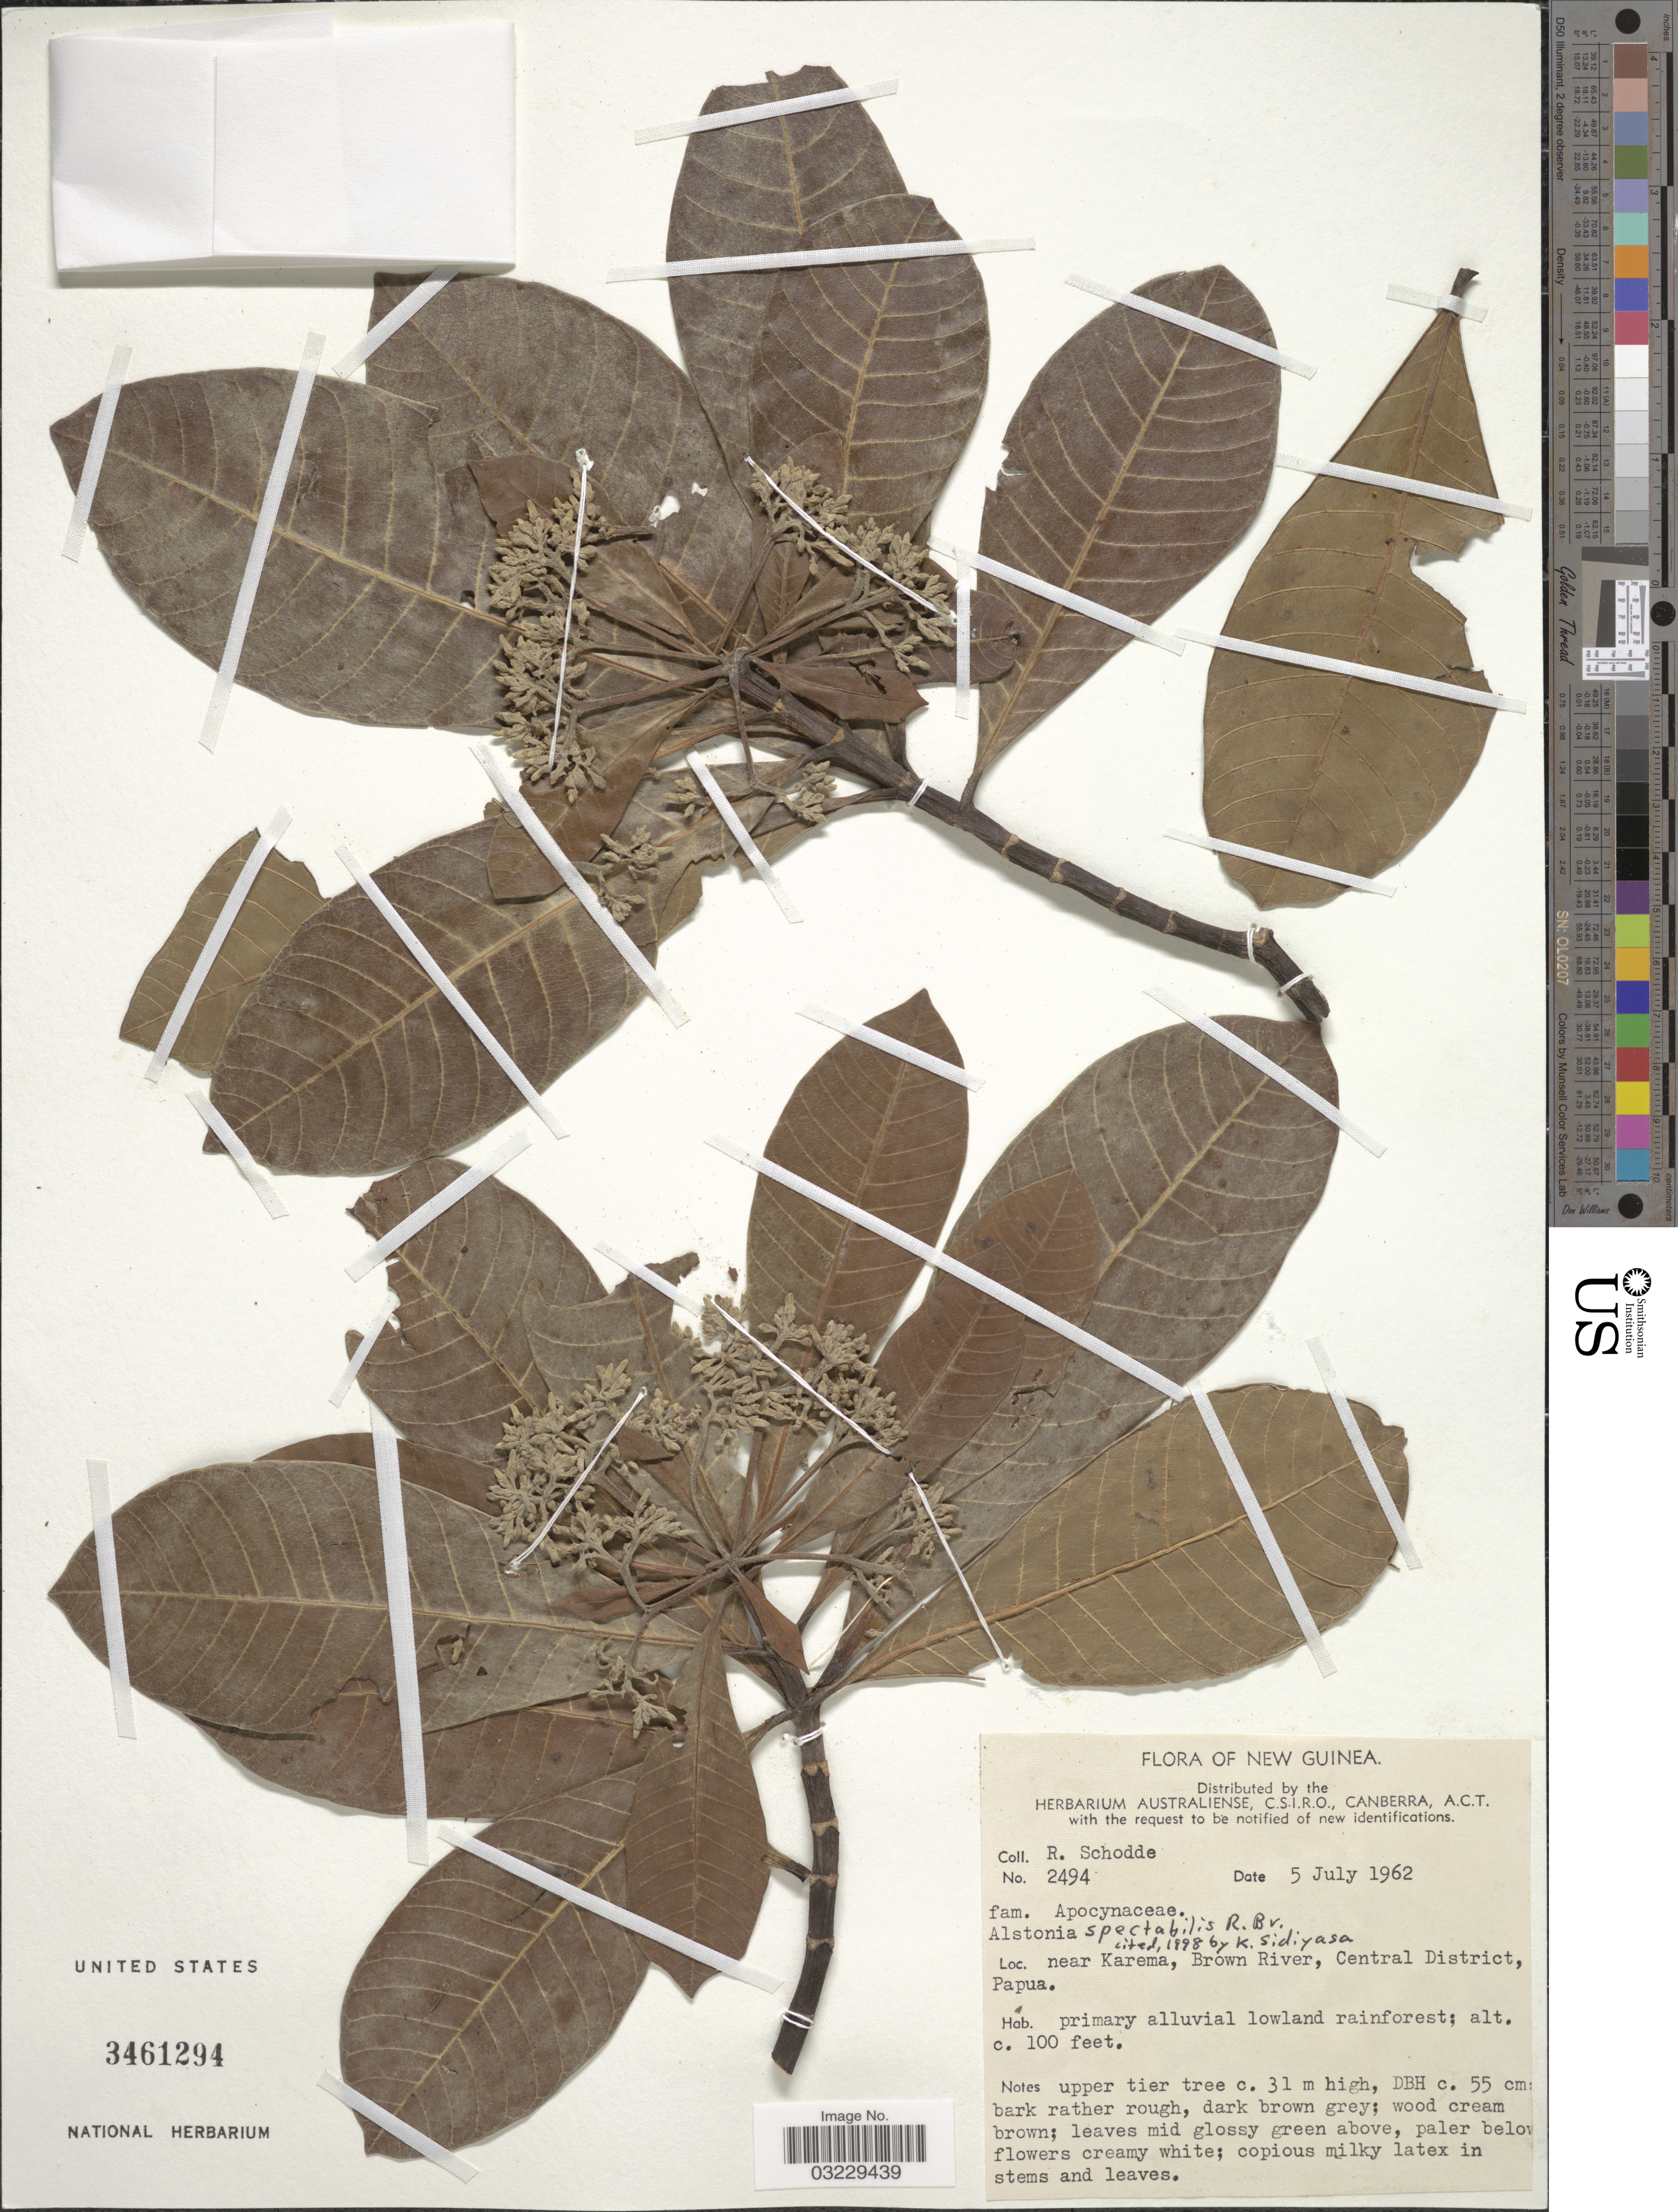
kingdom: Plantae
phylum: Tracheophyta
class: Magnoliopsida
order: Gentianales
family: Apocynaceae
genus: Alstonia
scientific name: Alstonia spectabilis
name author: R. Br.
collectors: R. Schodde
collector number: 2494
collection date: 1962-07-05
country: Papua New Guinea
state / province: Central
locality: New Guinea, near Karema, Brown River, Central District, Papua.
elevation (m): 30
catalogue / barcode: US 3461294